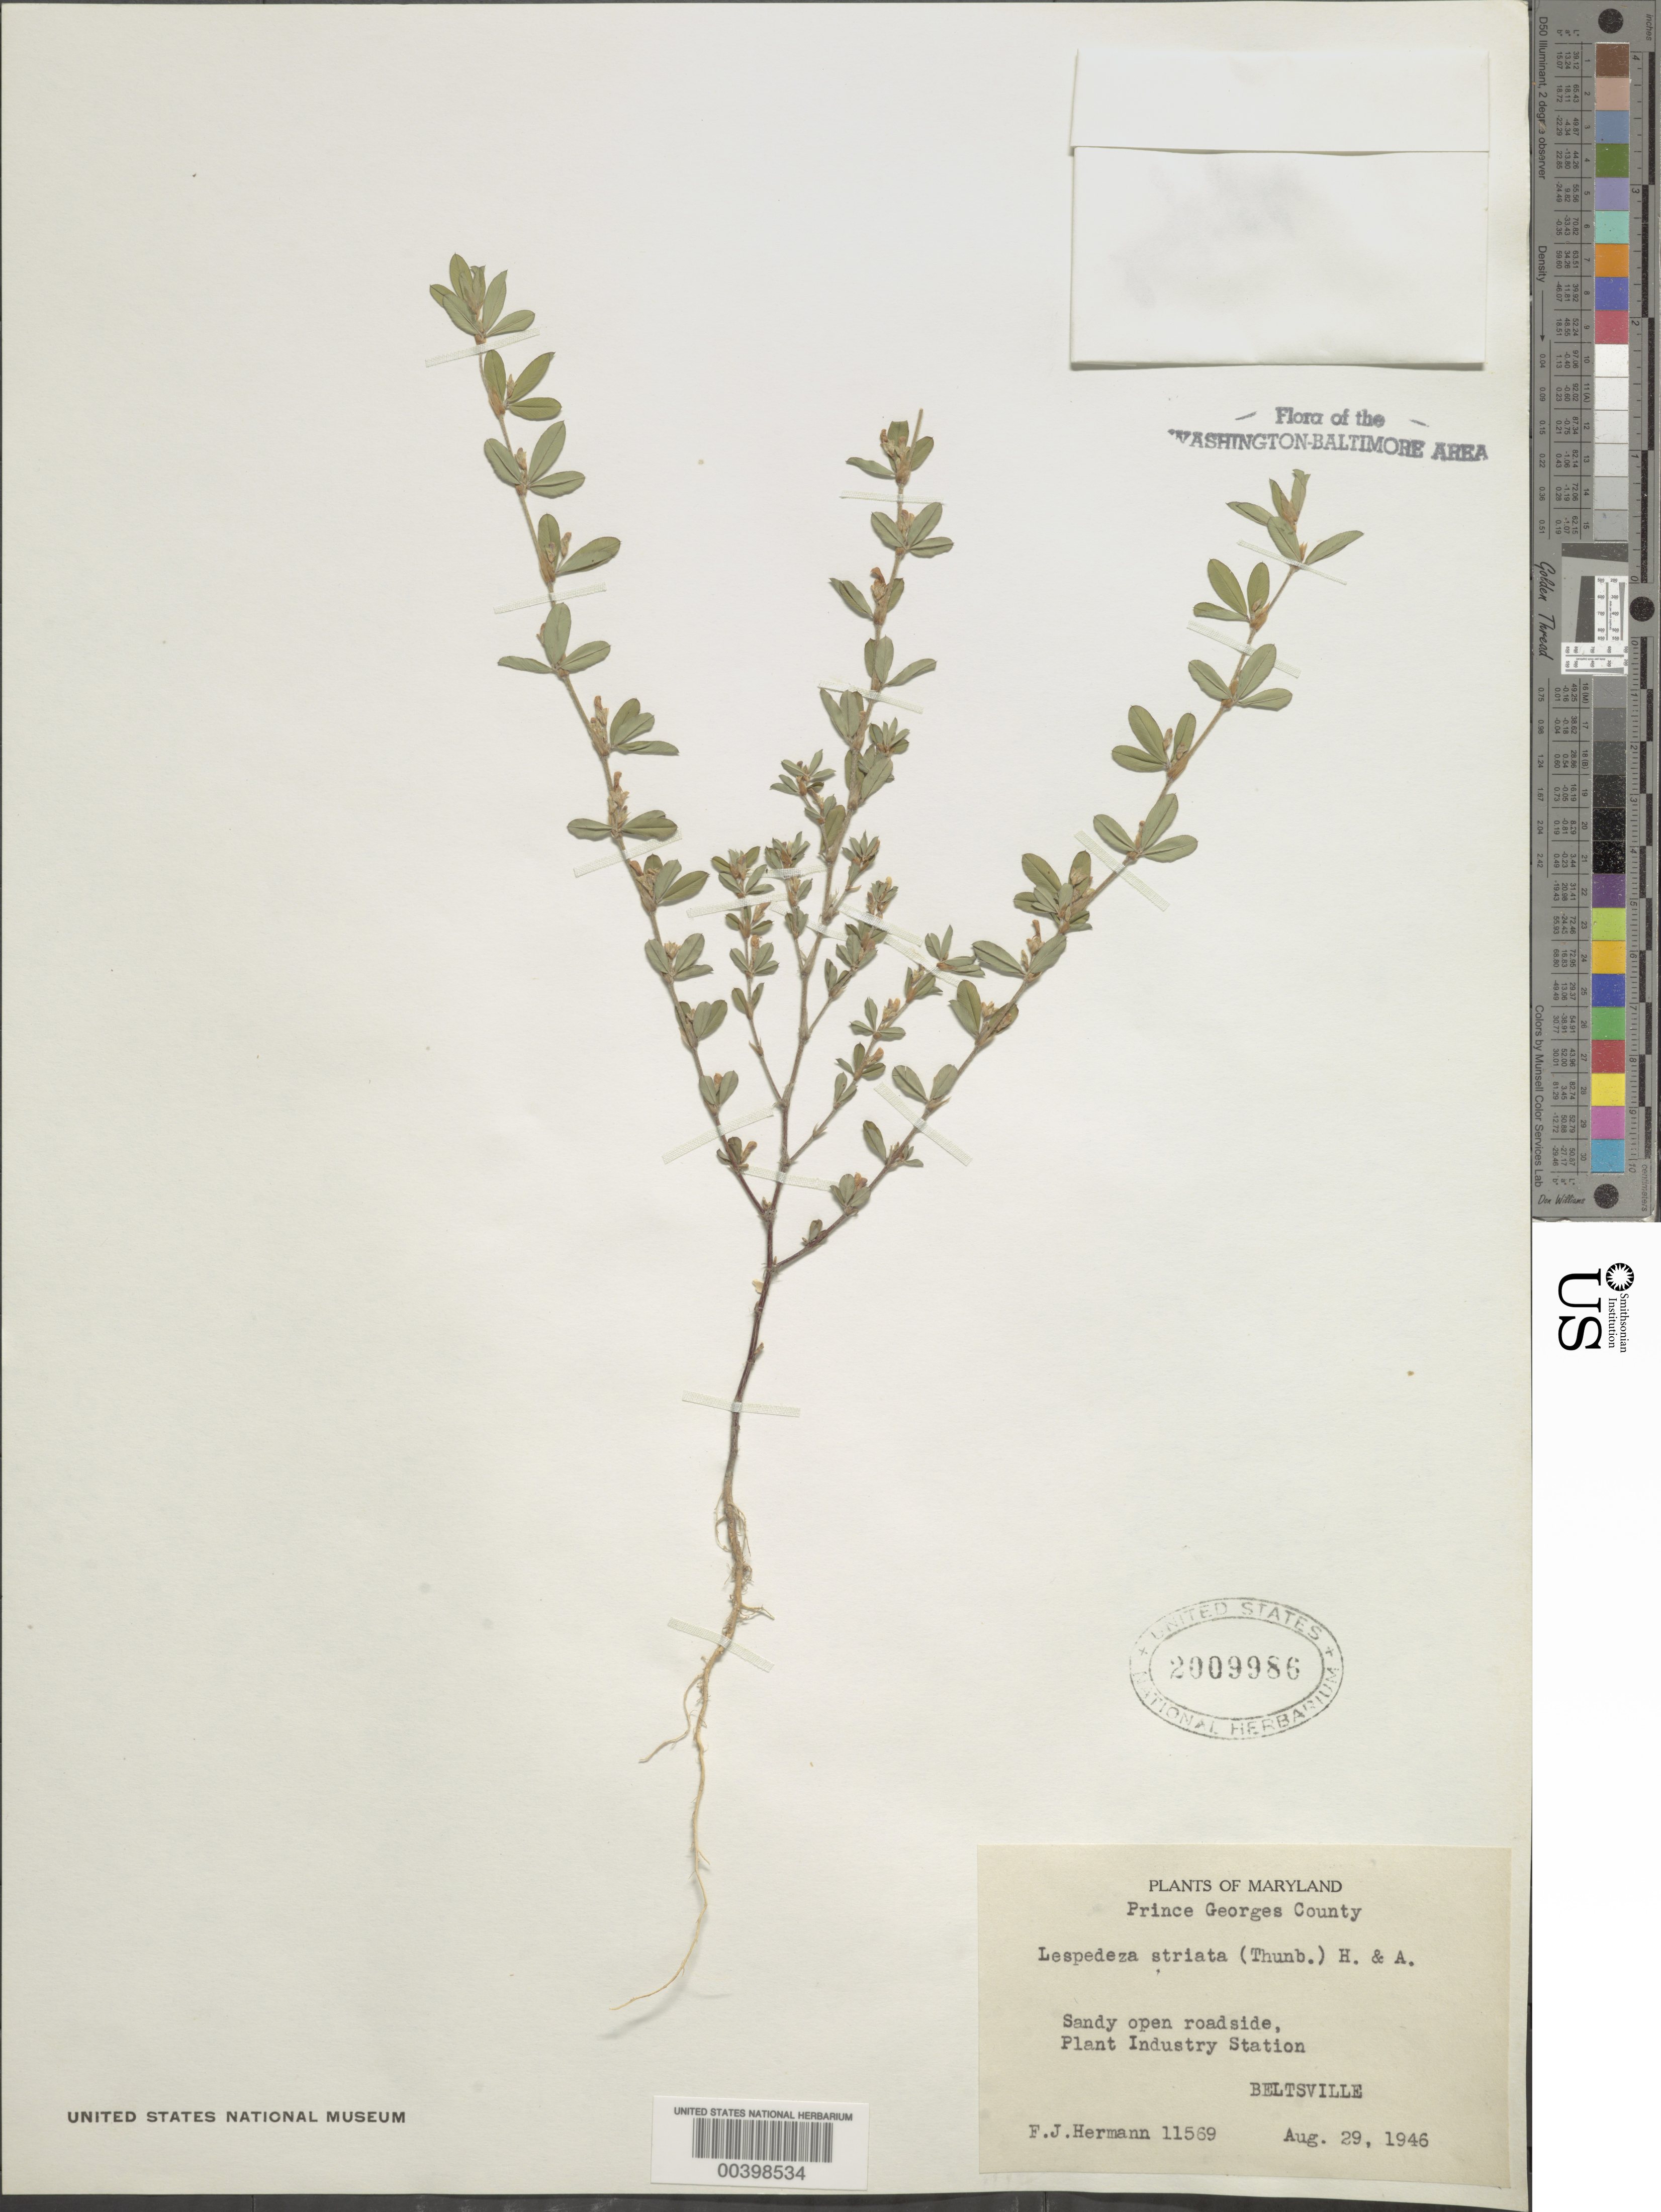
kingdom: Plantae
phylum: Tracheophyta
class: Magnoliopsida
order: Fabales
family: Fabaceae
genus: Kummerowia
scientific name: Kummerowia striata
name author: (Thunb.) Schindl.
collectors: F. J. Hermann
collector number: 11569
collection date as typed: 29 Aug 1946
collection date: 1946-08-29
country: United States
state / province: Maryland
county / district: Prince George's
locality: Beltsville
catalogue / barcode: US 2009986